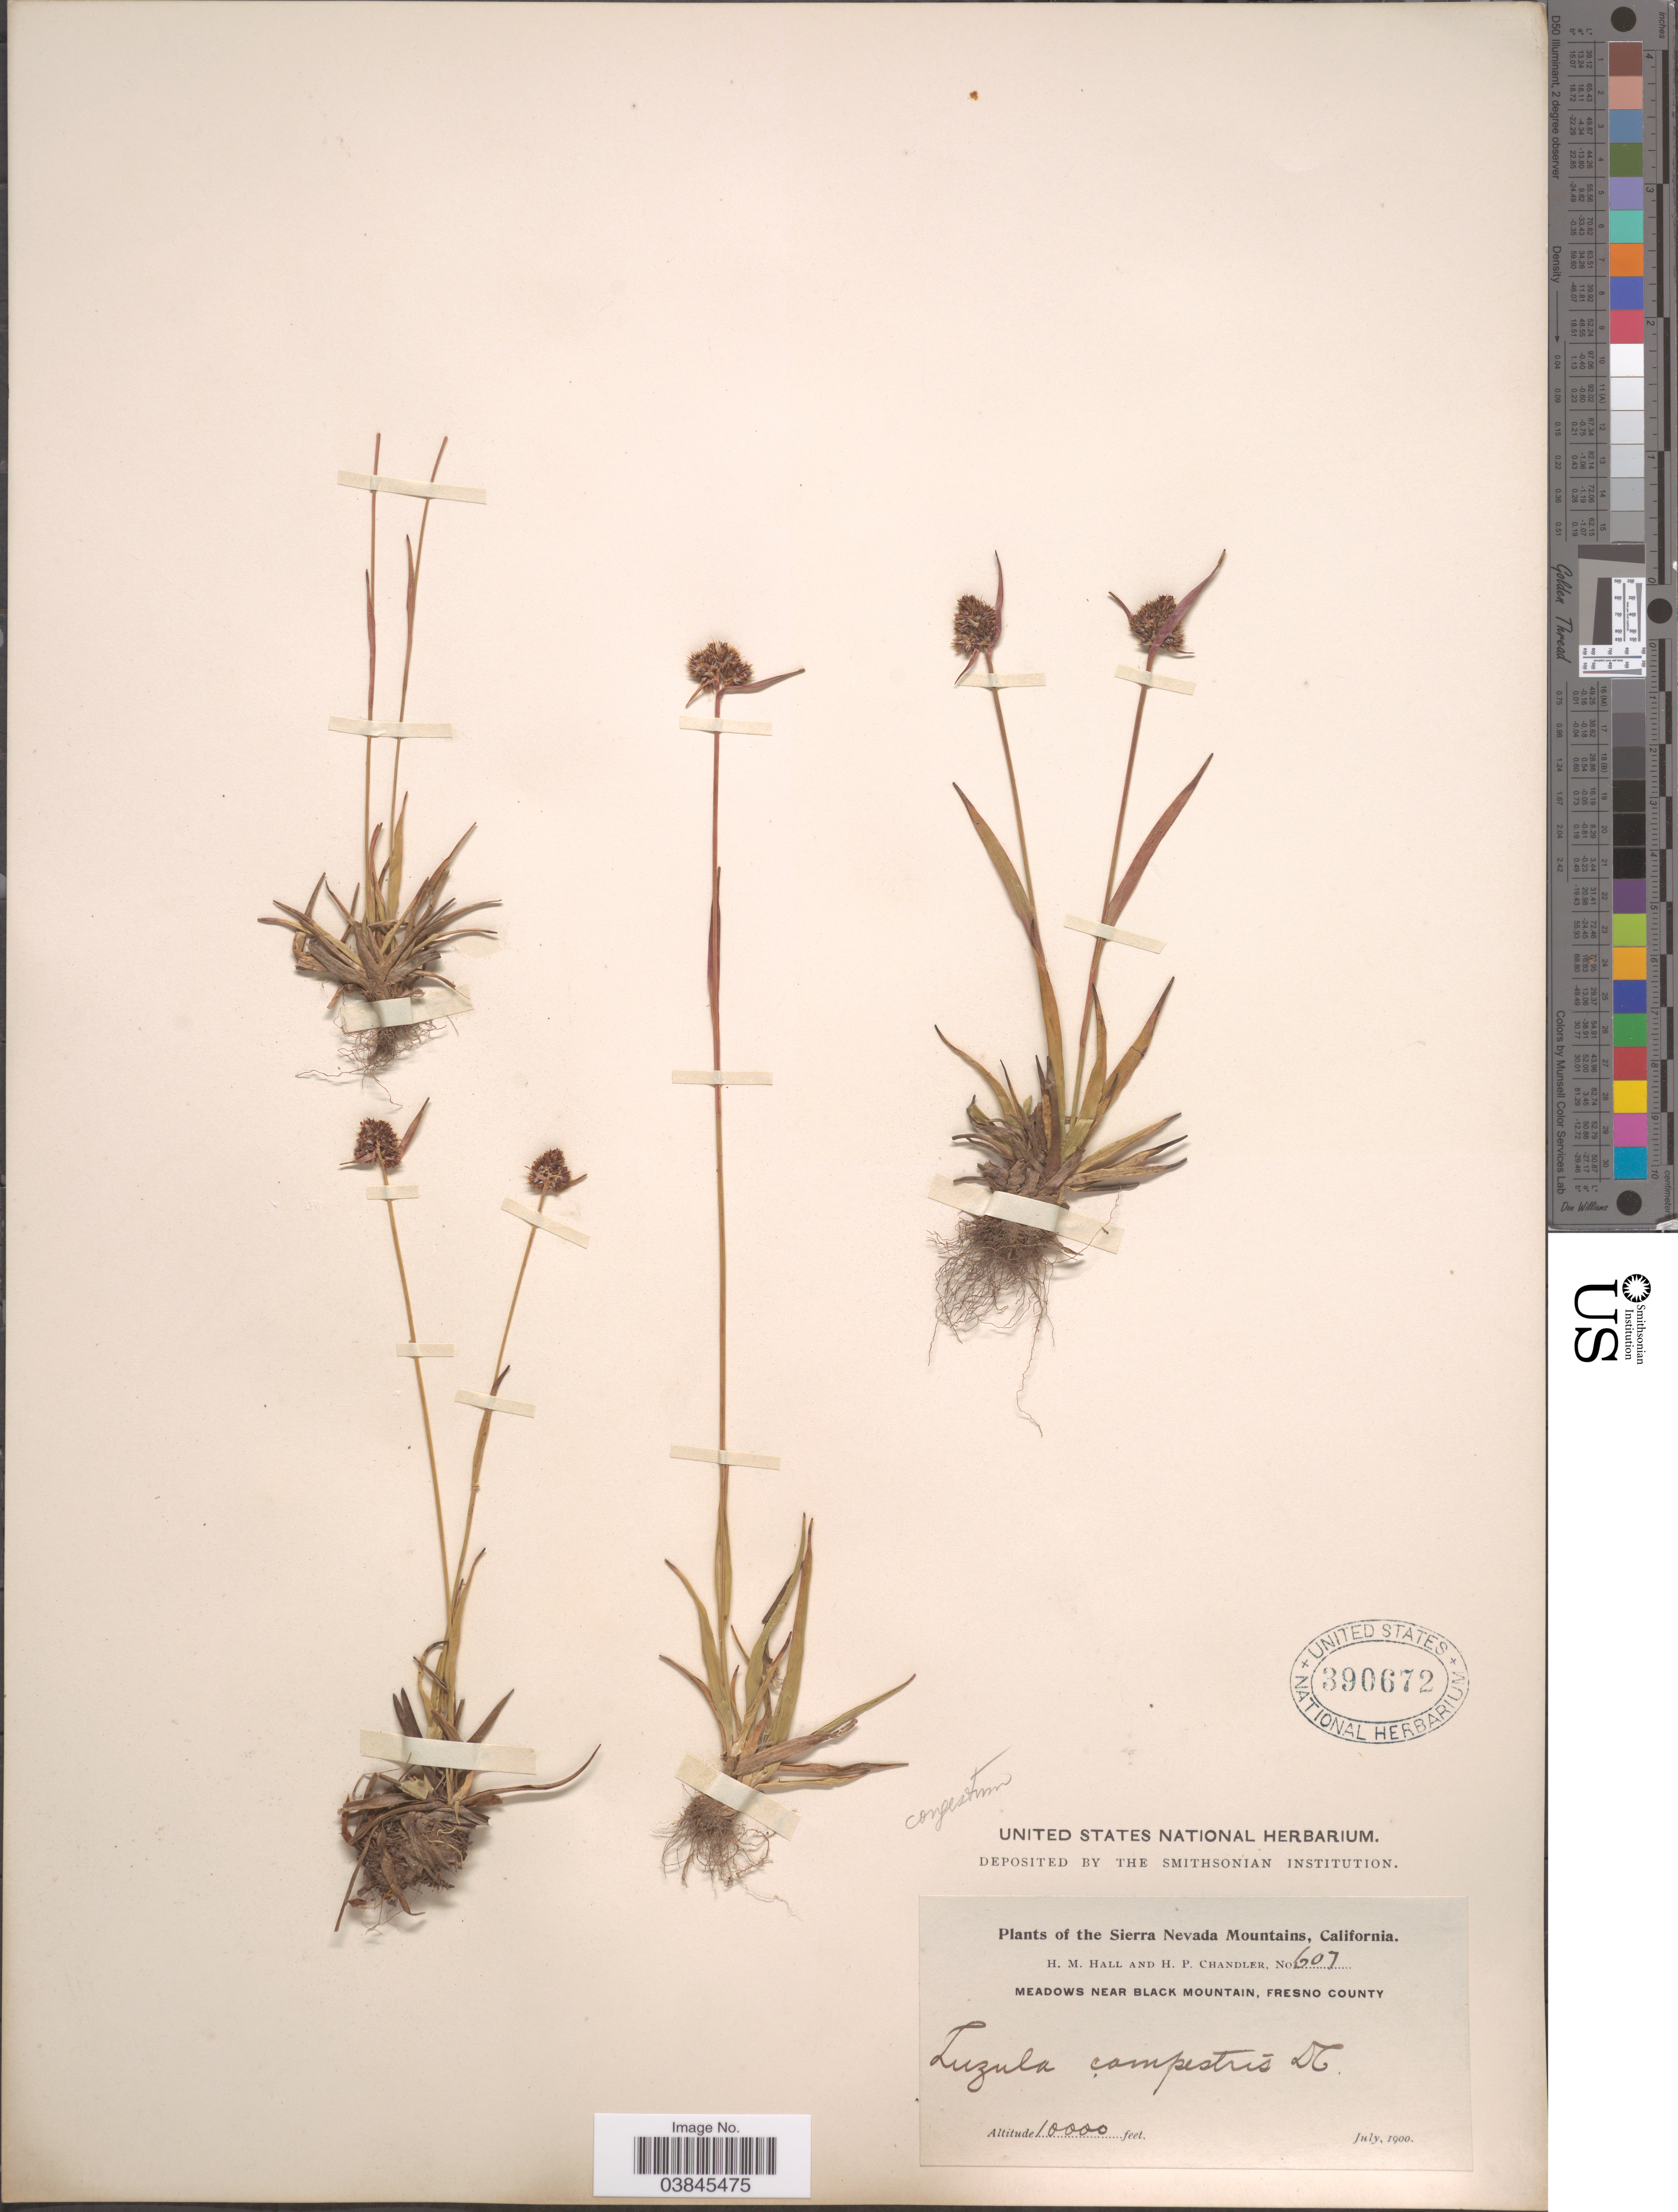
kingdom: Plantae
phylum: Tracheophyta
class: Liliopsida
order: Poales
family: Juncaceae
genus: Luzula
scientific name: Luzula campestris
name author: (L.) DC.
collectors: H. M. Hall & H. Chandler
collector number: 607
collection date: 1900-07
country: United States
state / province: California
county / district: Fresno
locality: Sierra Nevada Mountains. Meadows near Black Mountain, Fresno County.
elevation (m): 3048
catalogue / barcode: US 390672